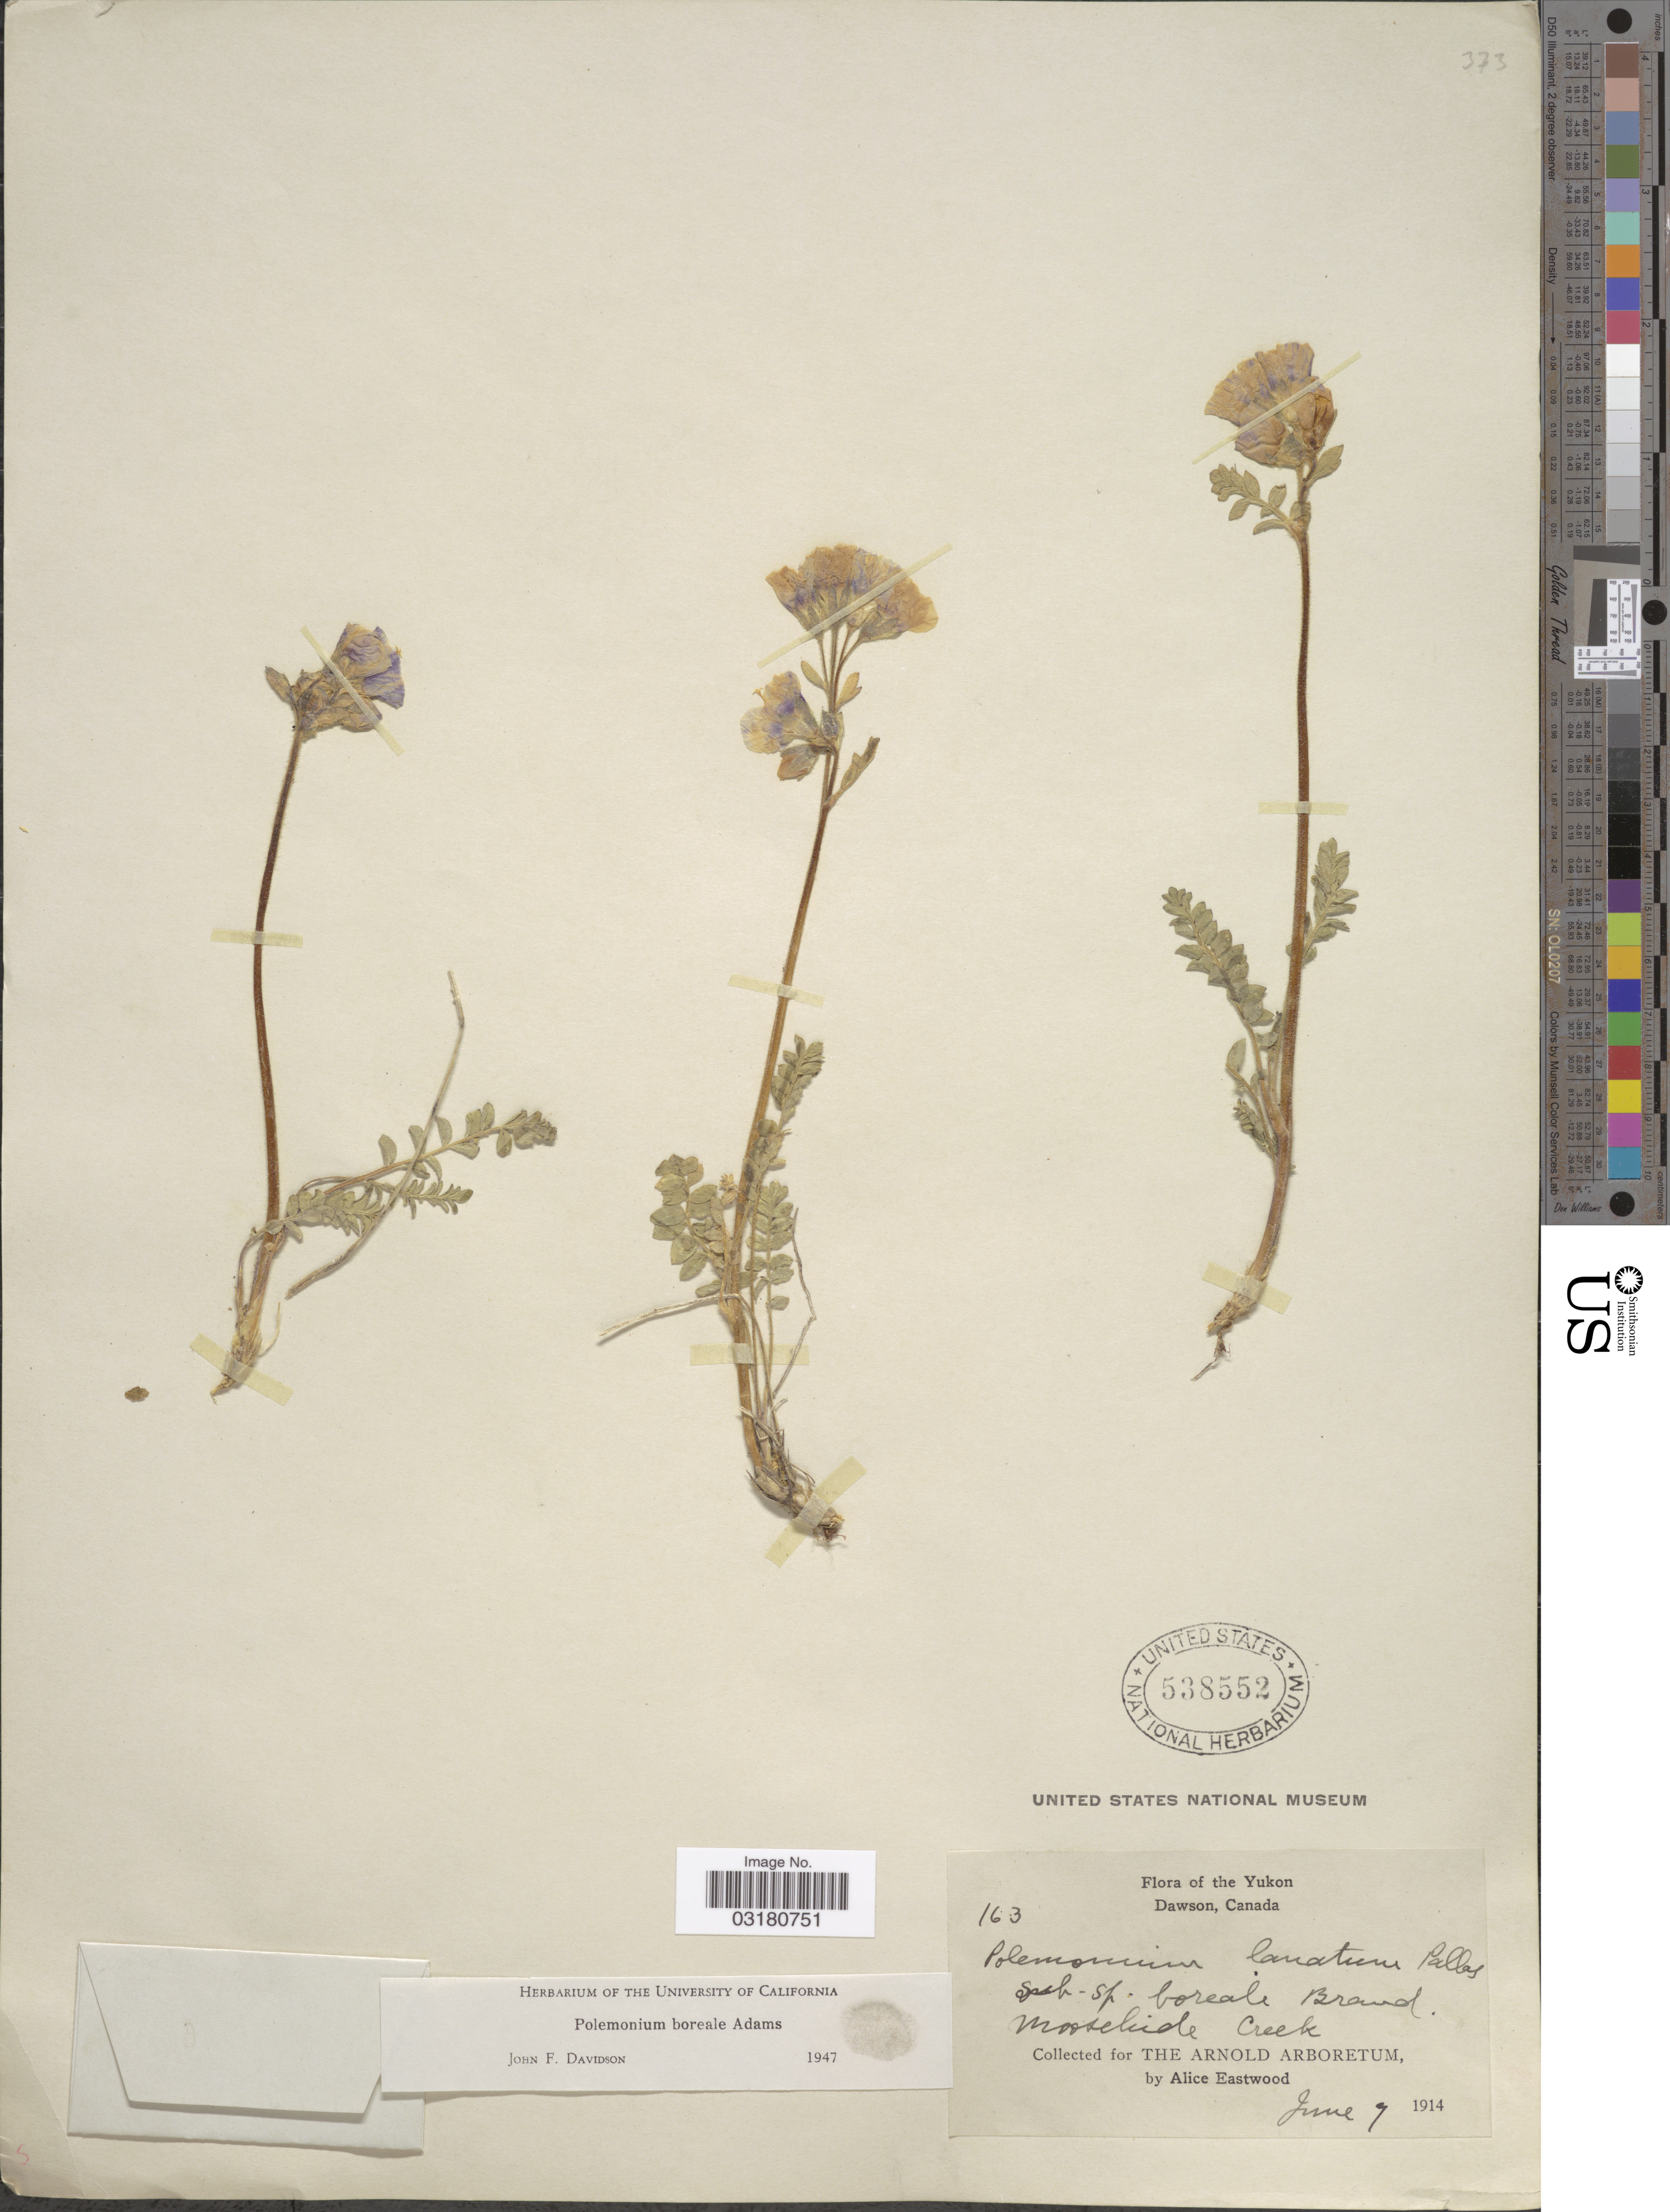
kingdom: Plantae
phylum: Tracheophyta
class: Magnoliopsida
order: Ericales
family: Polemoniaceae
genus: Polemonium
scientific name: Polemonium boreale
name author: Adams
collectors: A. Eastwood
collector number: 163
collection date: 1914-06-07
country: Canada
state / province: Yukon Territory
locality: Yukon. Dawson. Moosehide Creek.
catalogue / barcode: US 538552